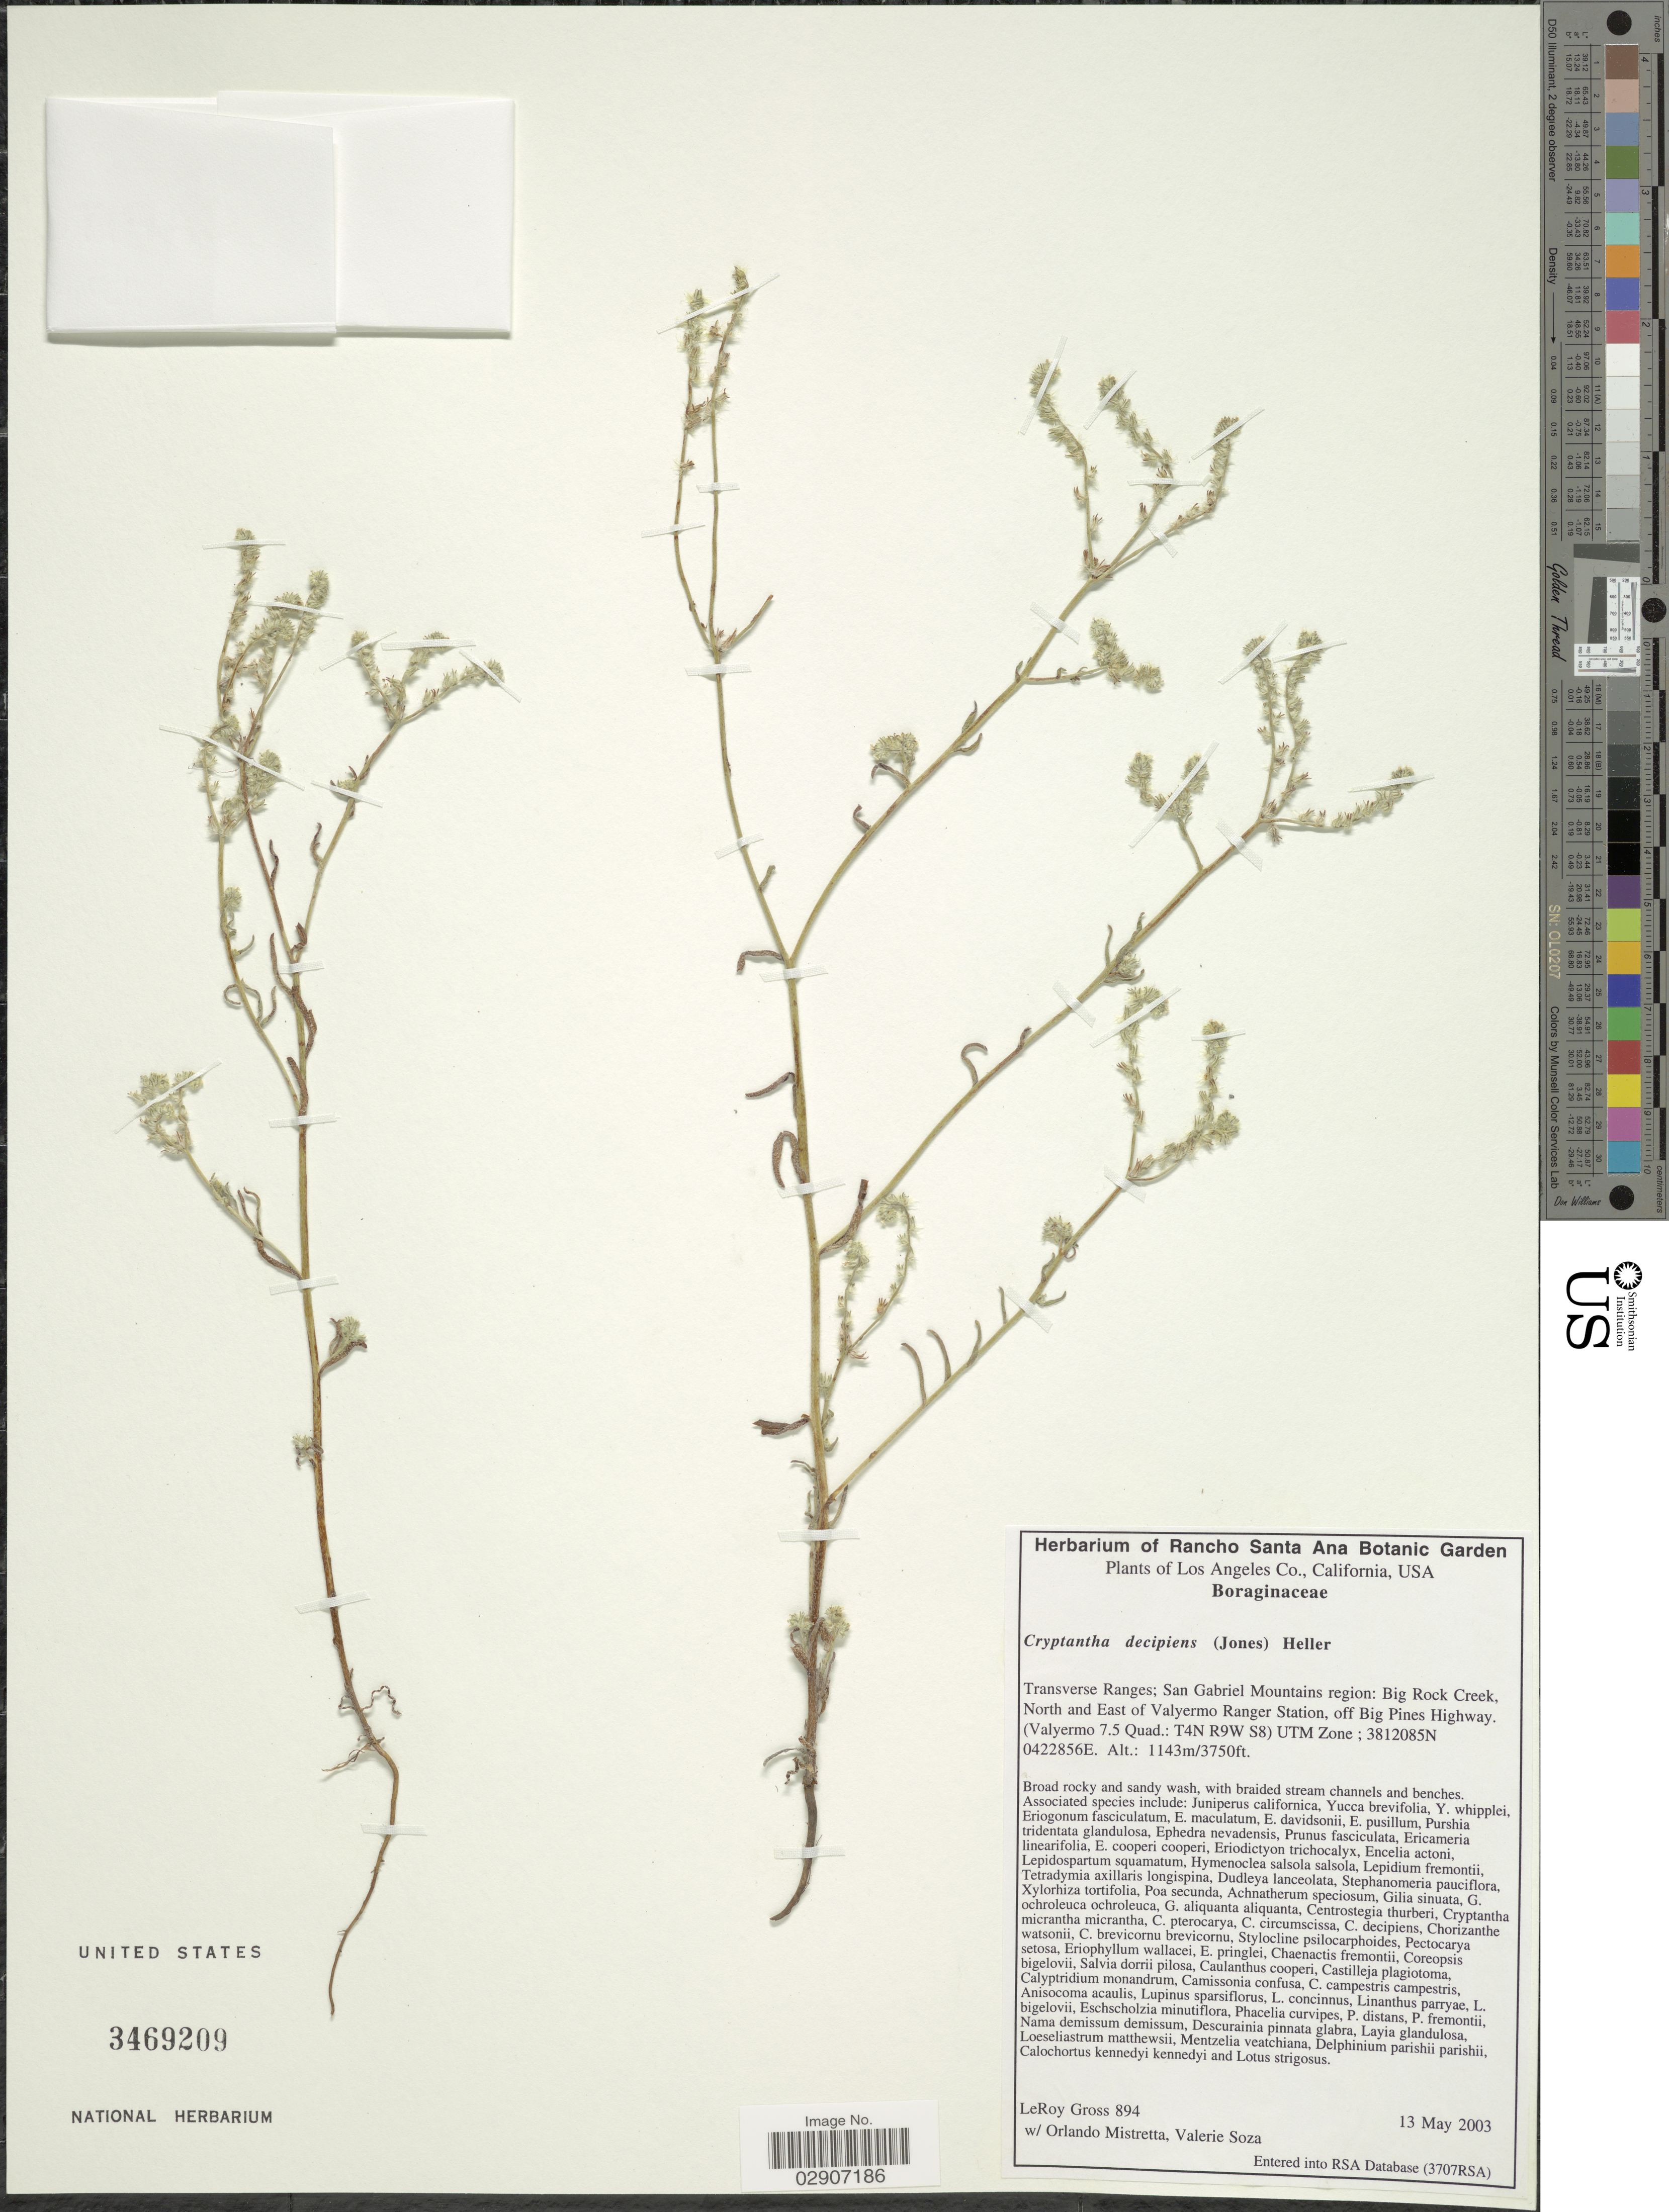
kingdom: Plantae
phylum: Tracheophyta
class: Magnoliopsida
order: Boraginales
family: Boraginaceae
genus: Cryptantha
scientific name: Cryptantha decipiens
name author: (M.E. Jones) A. Heller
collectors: L. Gross, O. Mistretta & V. Soza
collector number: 894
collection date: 2003-05-13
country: United States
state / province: California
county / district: Los Angeles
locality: Los Angeles Co., Transverse Ranges: San Gabriel Mountains region: Big Rock Creek, North and East of Valyermo Ranger Station, off Big Pines Highway. (Valyermo 7.5 Quad): T4N R9W S8).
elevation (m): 1143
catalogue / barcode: US 3469209